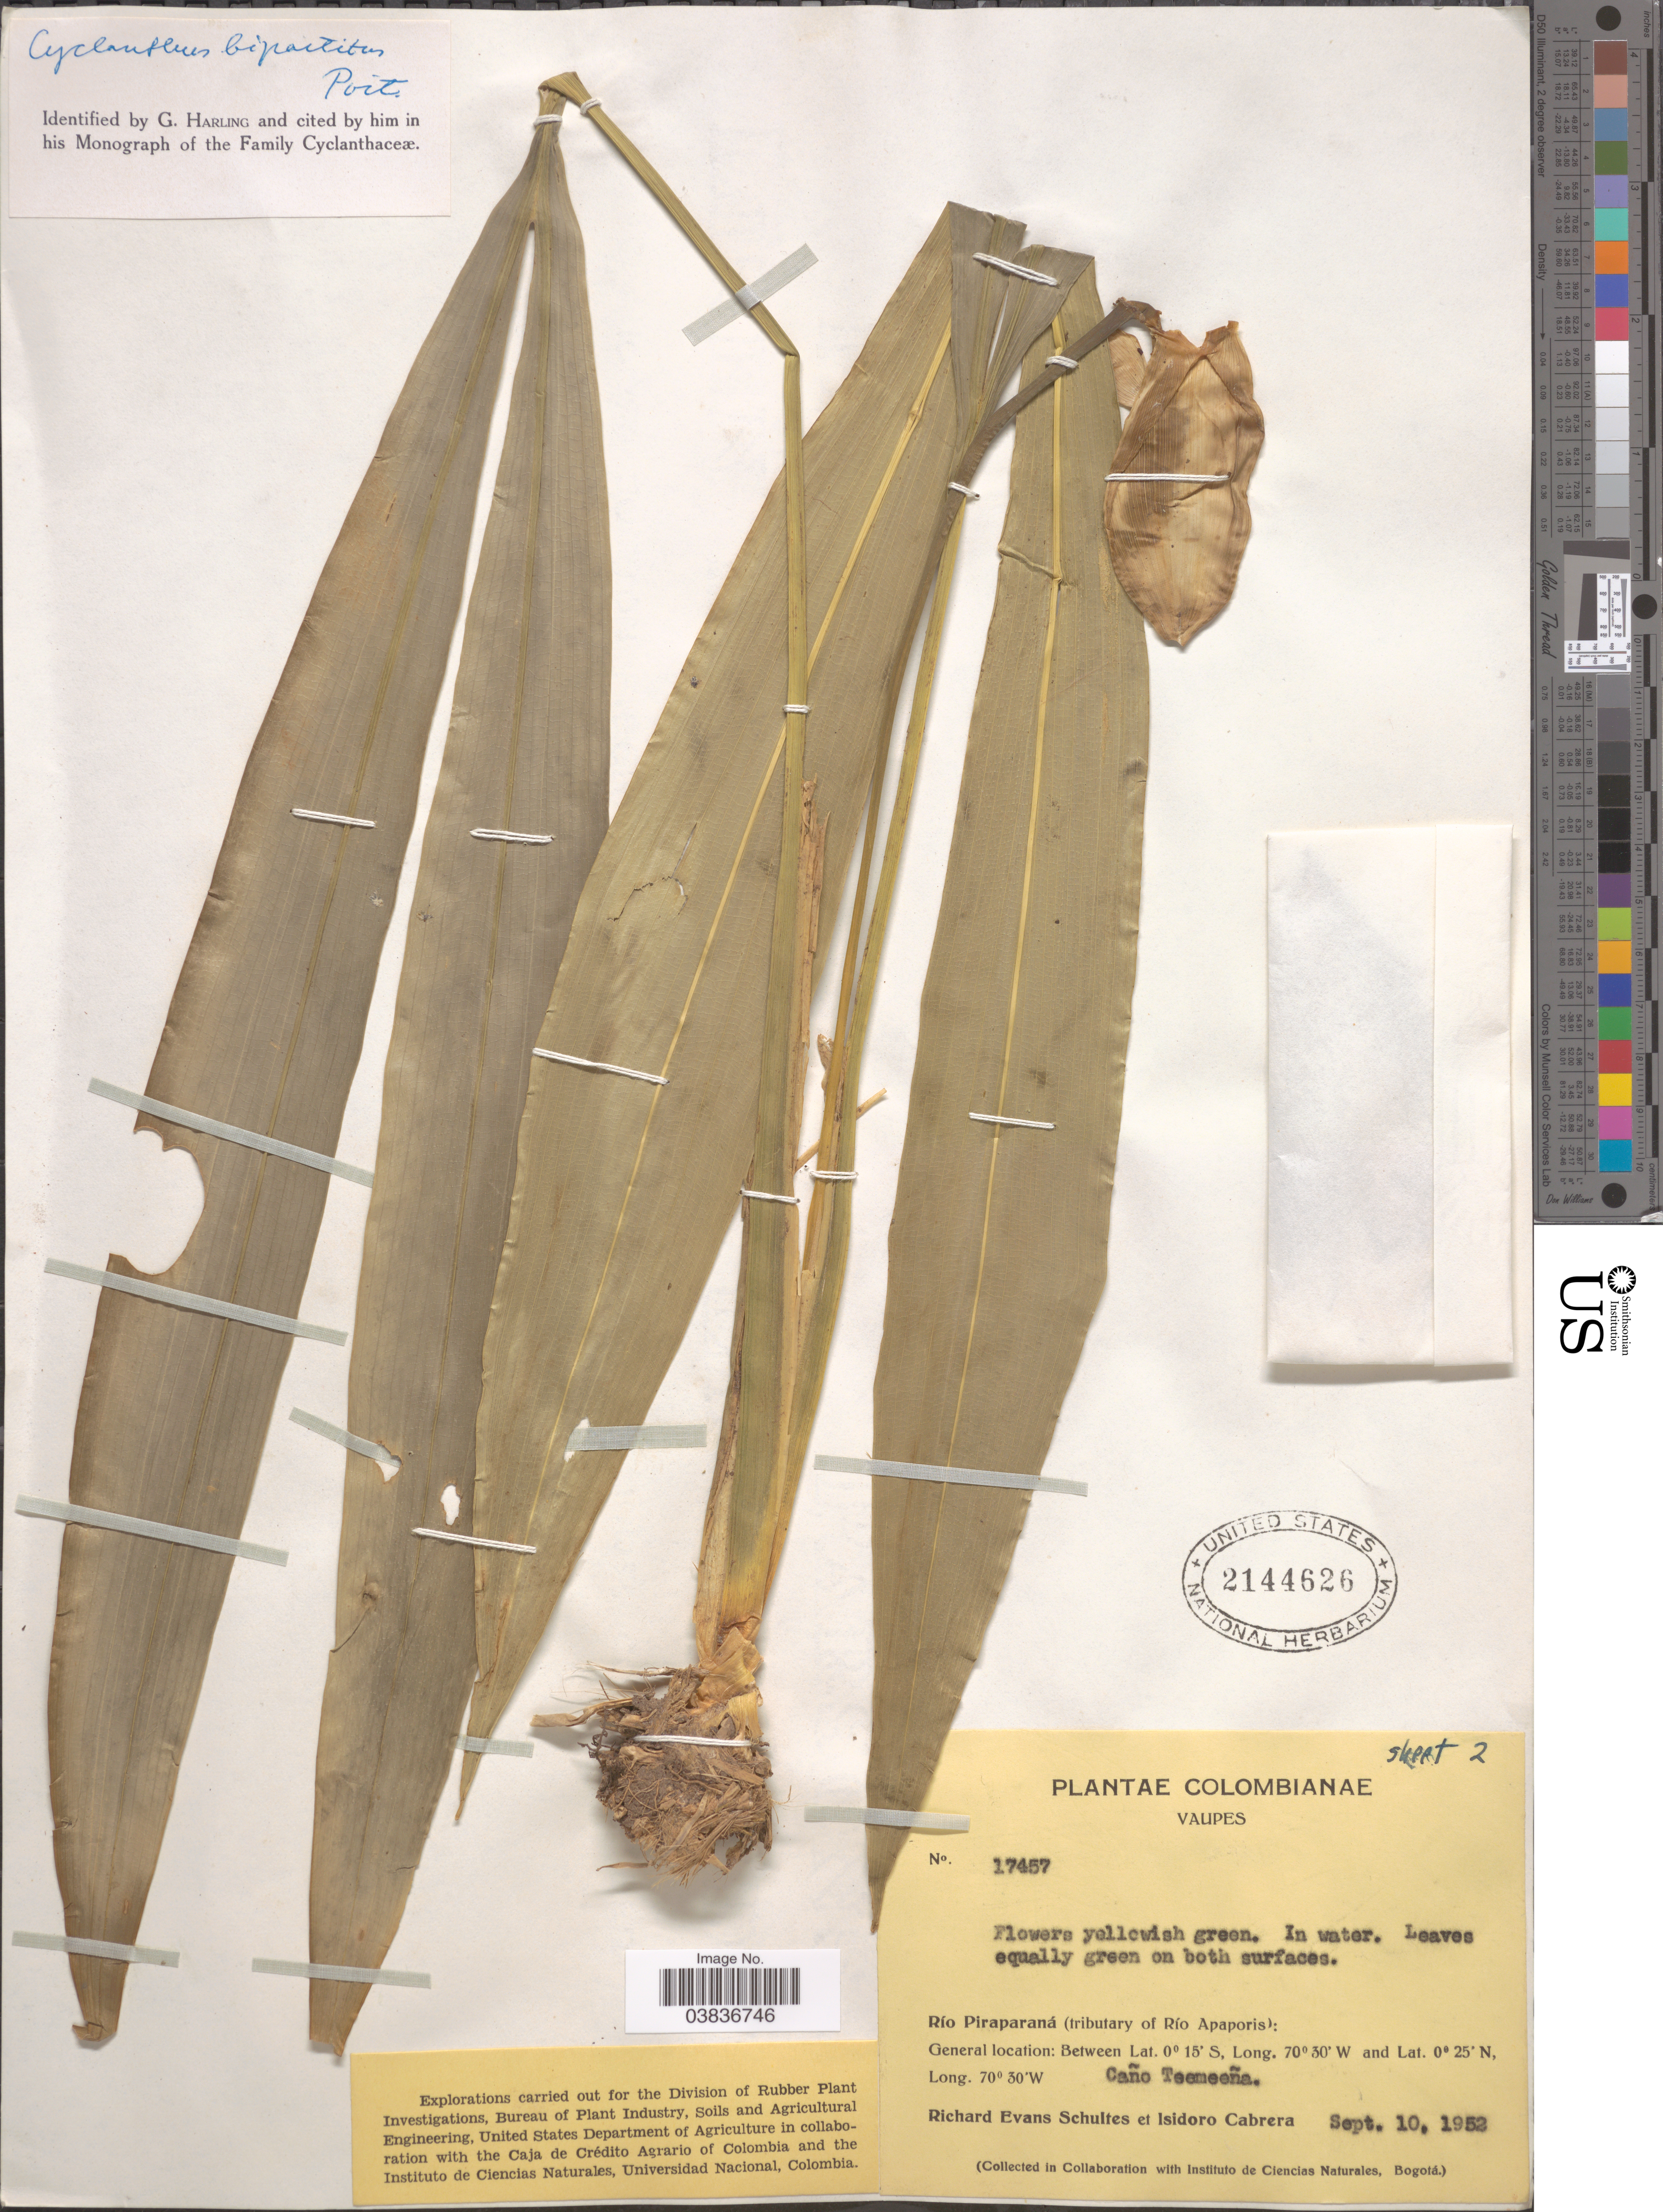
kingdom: Plantae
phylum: Tracheophyta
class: Liliopsida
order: Pandanales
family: Cyclanthaceae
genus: Cyclanthus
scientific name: Cyclanthus bipartitus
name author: Poit. ex A. Rich.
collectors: R. E. Schultes & I. Cabrera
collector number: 17457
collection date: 1952-09-10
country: Colombia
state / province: Vaupés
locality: Río Piraparaná (tributary of Río Apaporis). Caño Teemeeña.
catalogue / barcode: US 2144626